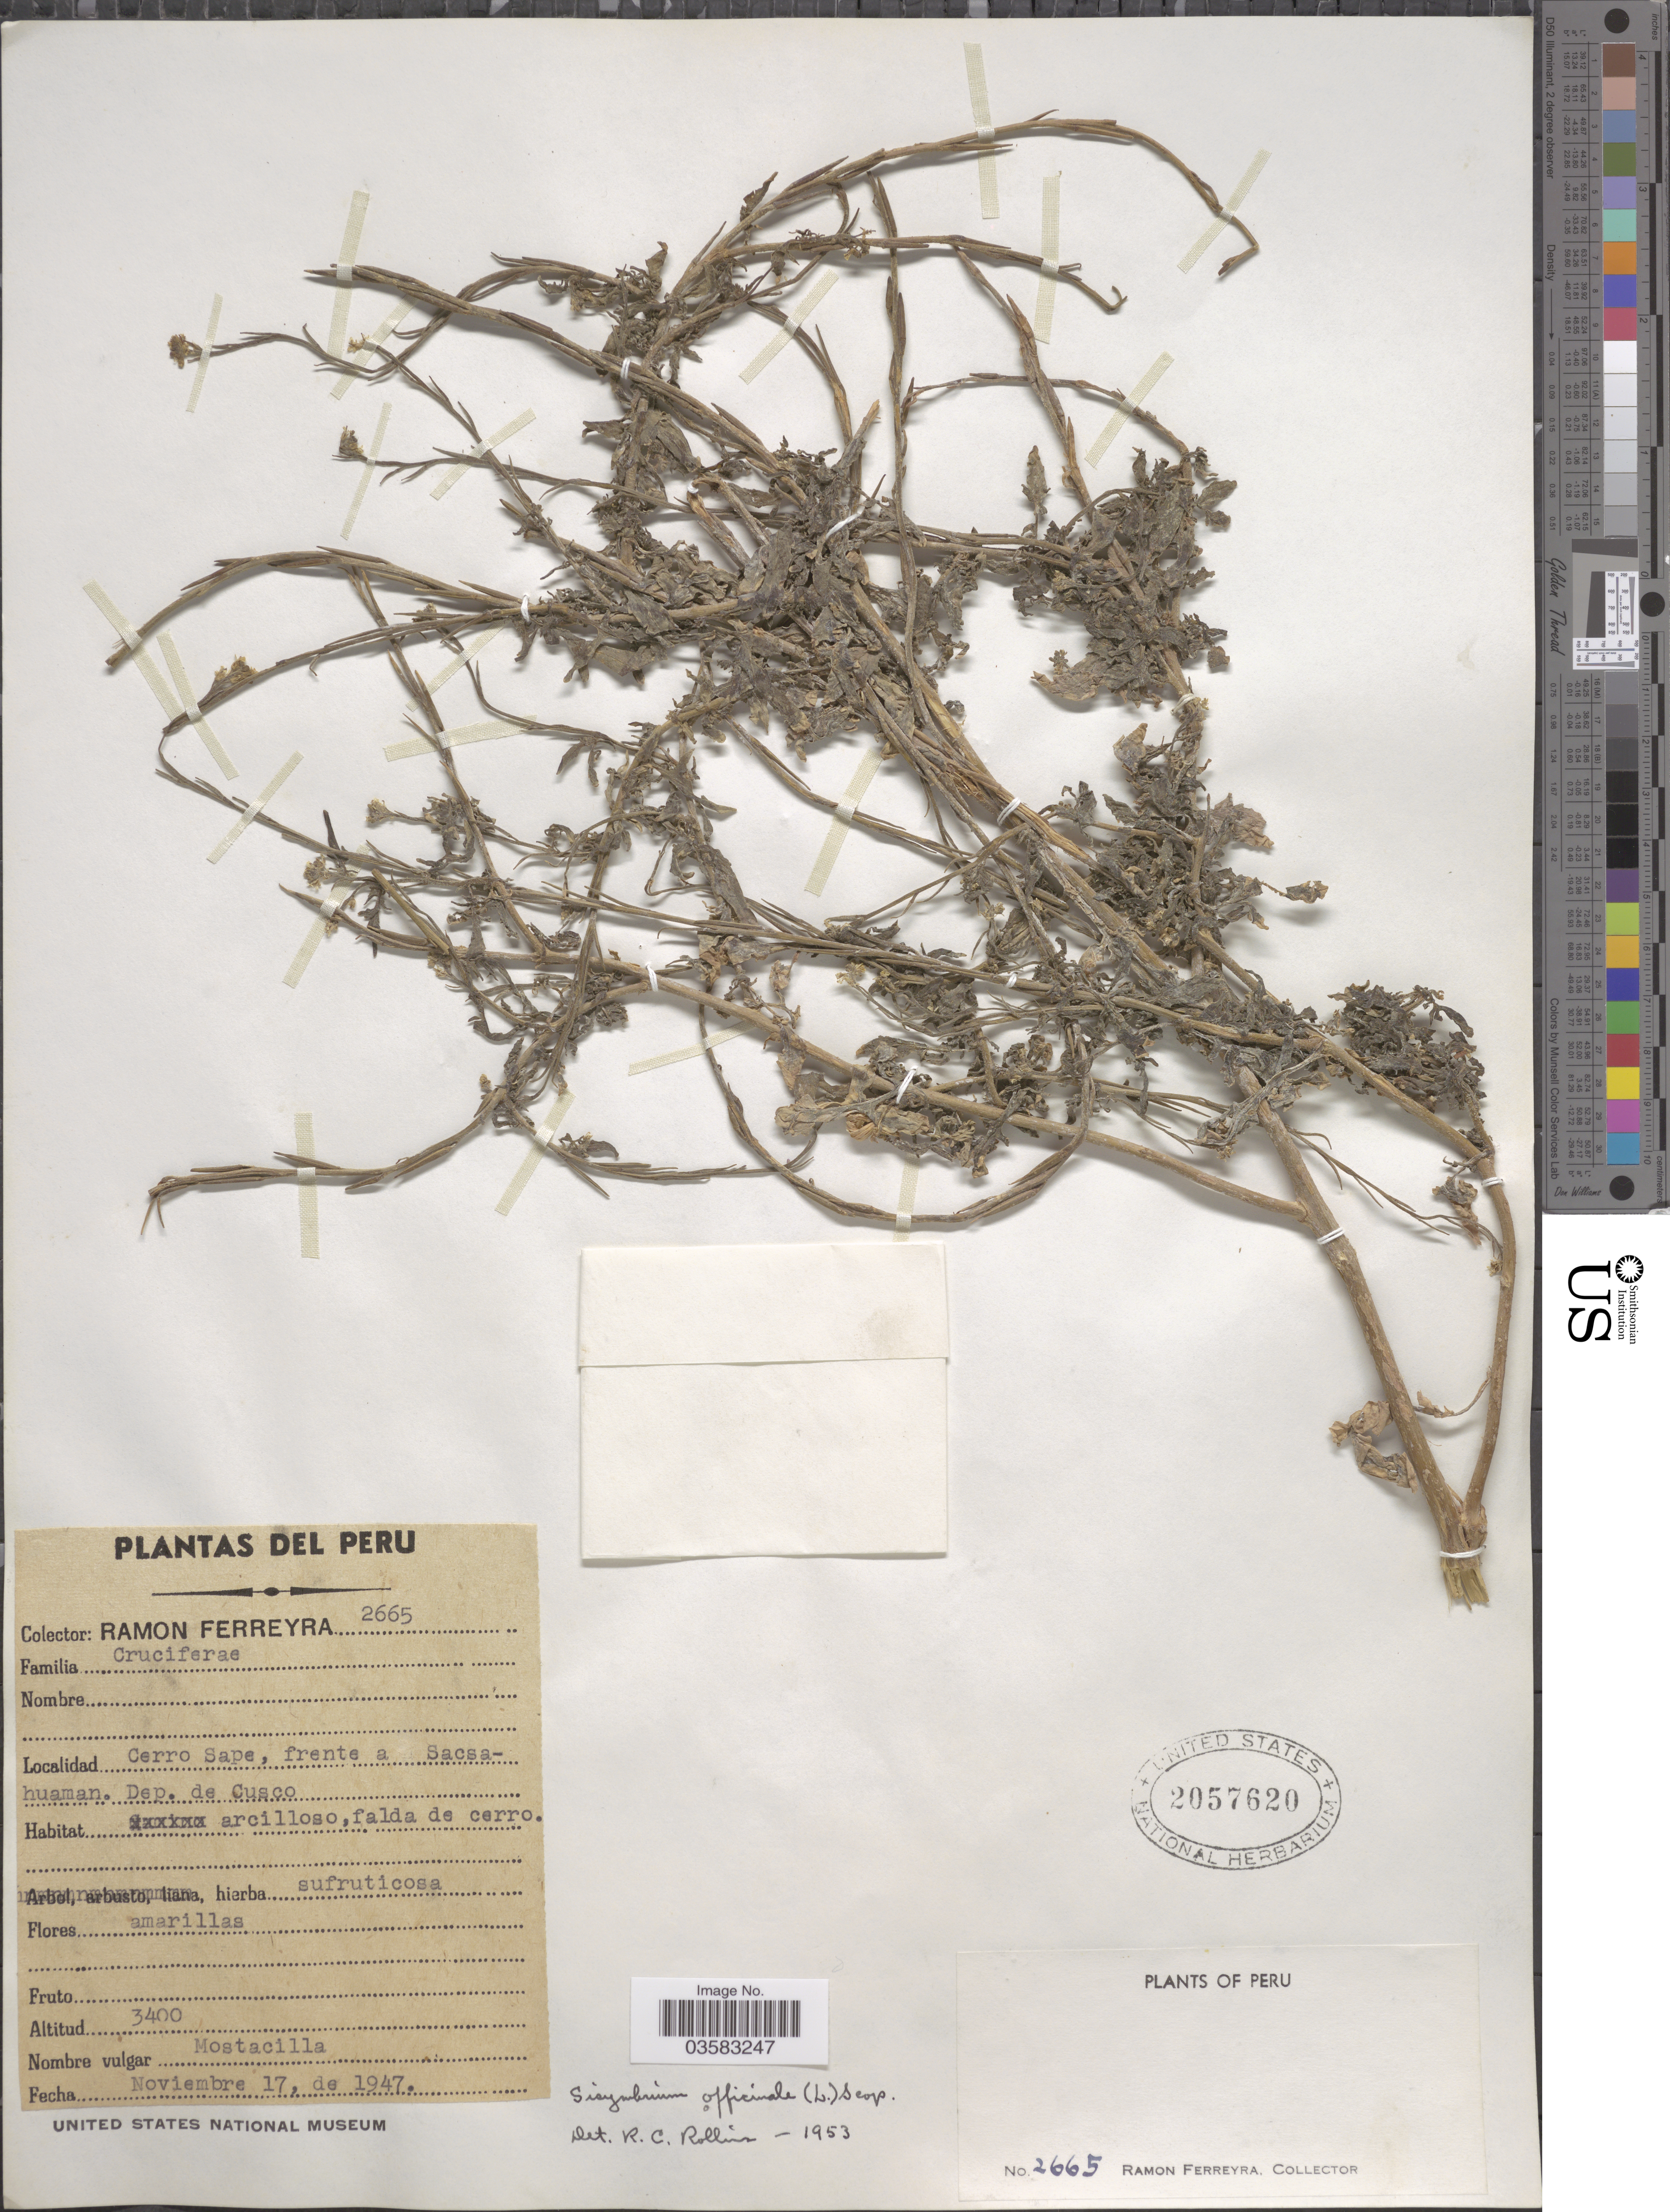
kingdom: Plantae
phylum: Tracheophyta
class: Magnoliopsida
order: Brassicales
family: Brassicaceae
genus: Sisymbrium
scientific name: Sisymbrium officinale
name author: (L.) Scop.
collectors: R. A. Ferreyra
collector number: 2665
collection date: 1947-11-17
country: Peru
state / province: Cusco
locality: Cerro Sape, frente a Sacsahuaman. Dep. de Cusco.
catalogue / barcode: US 2057620